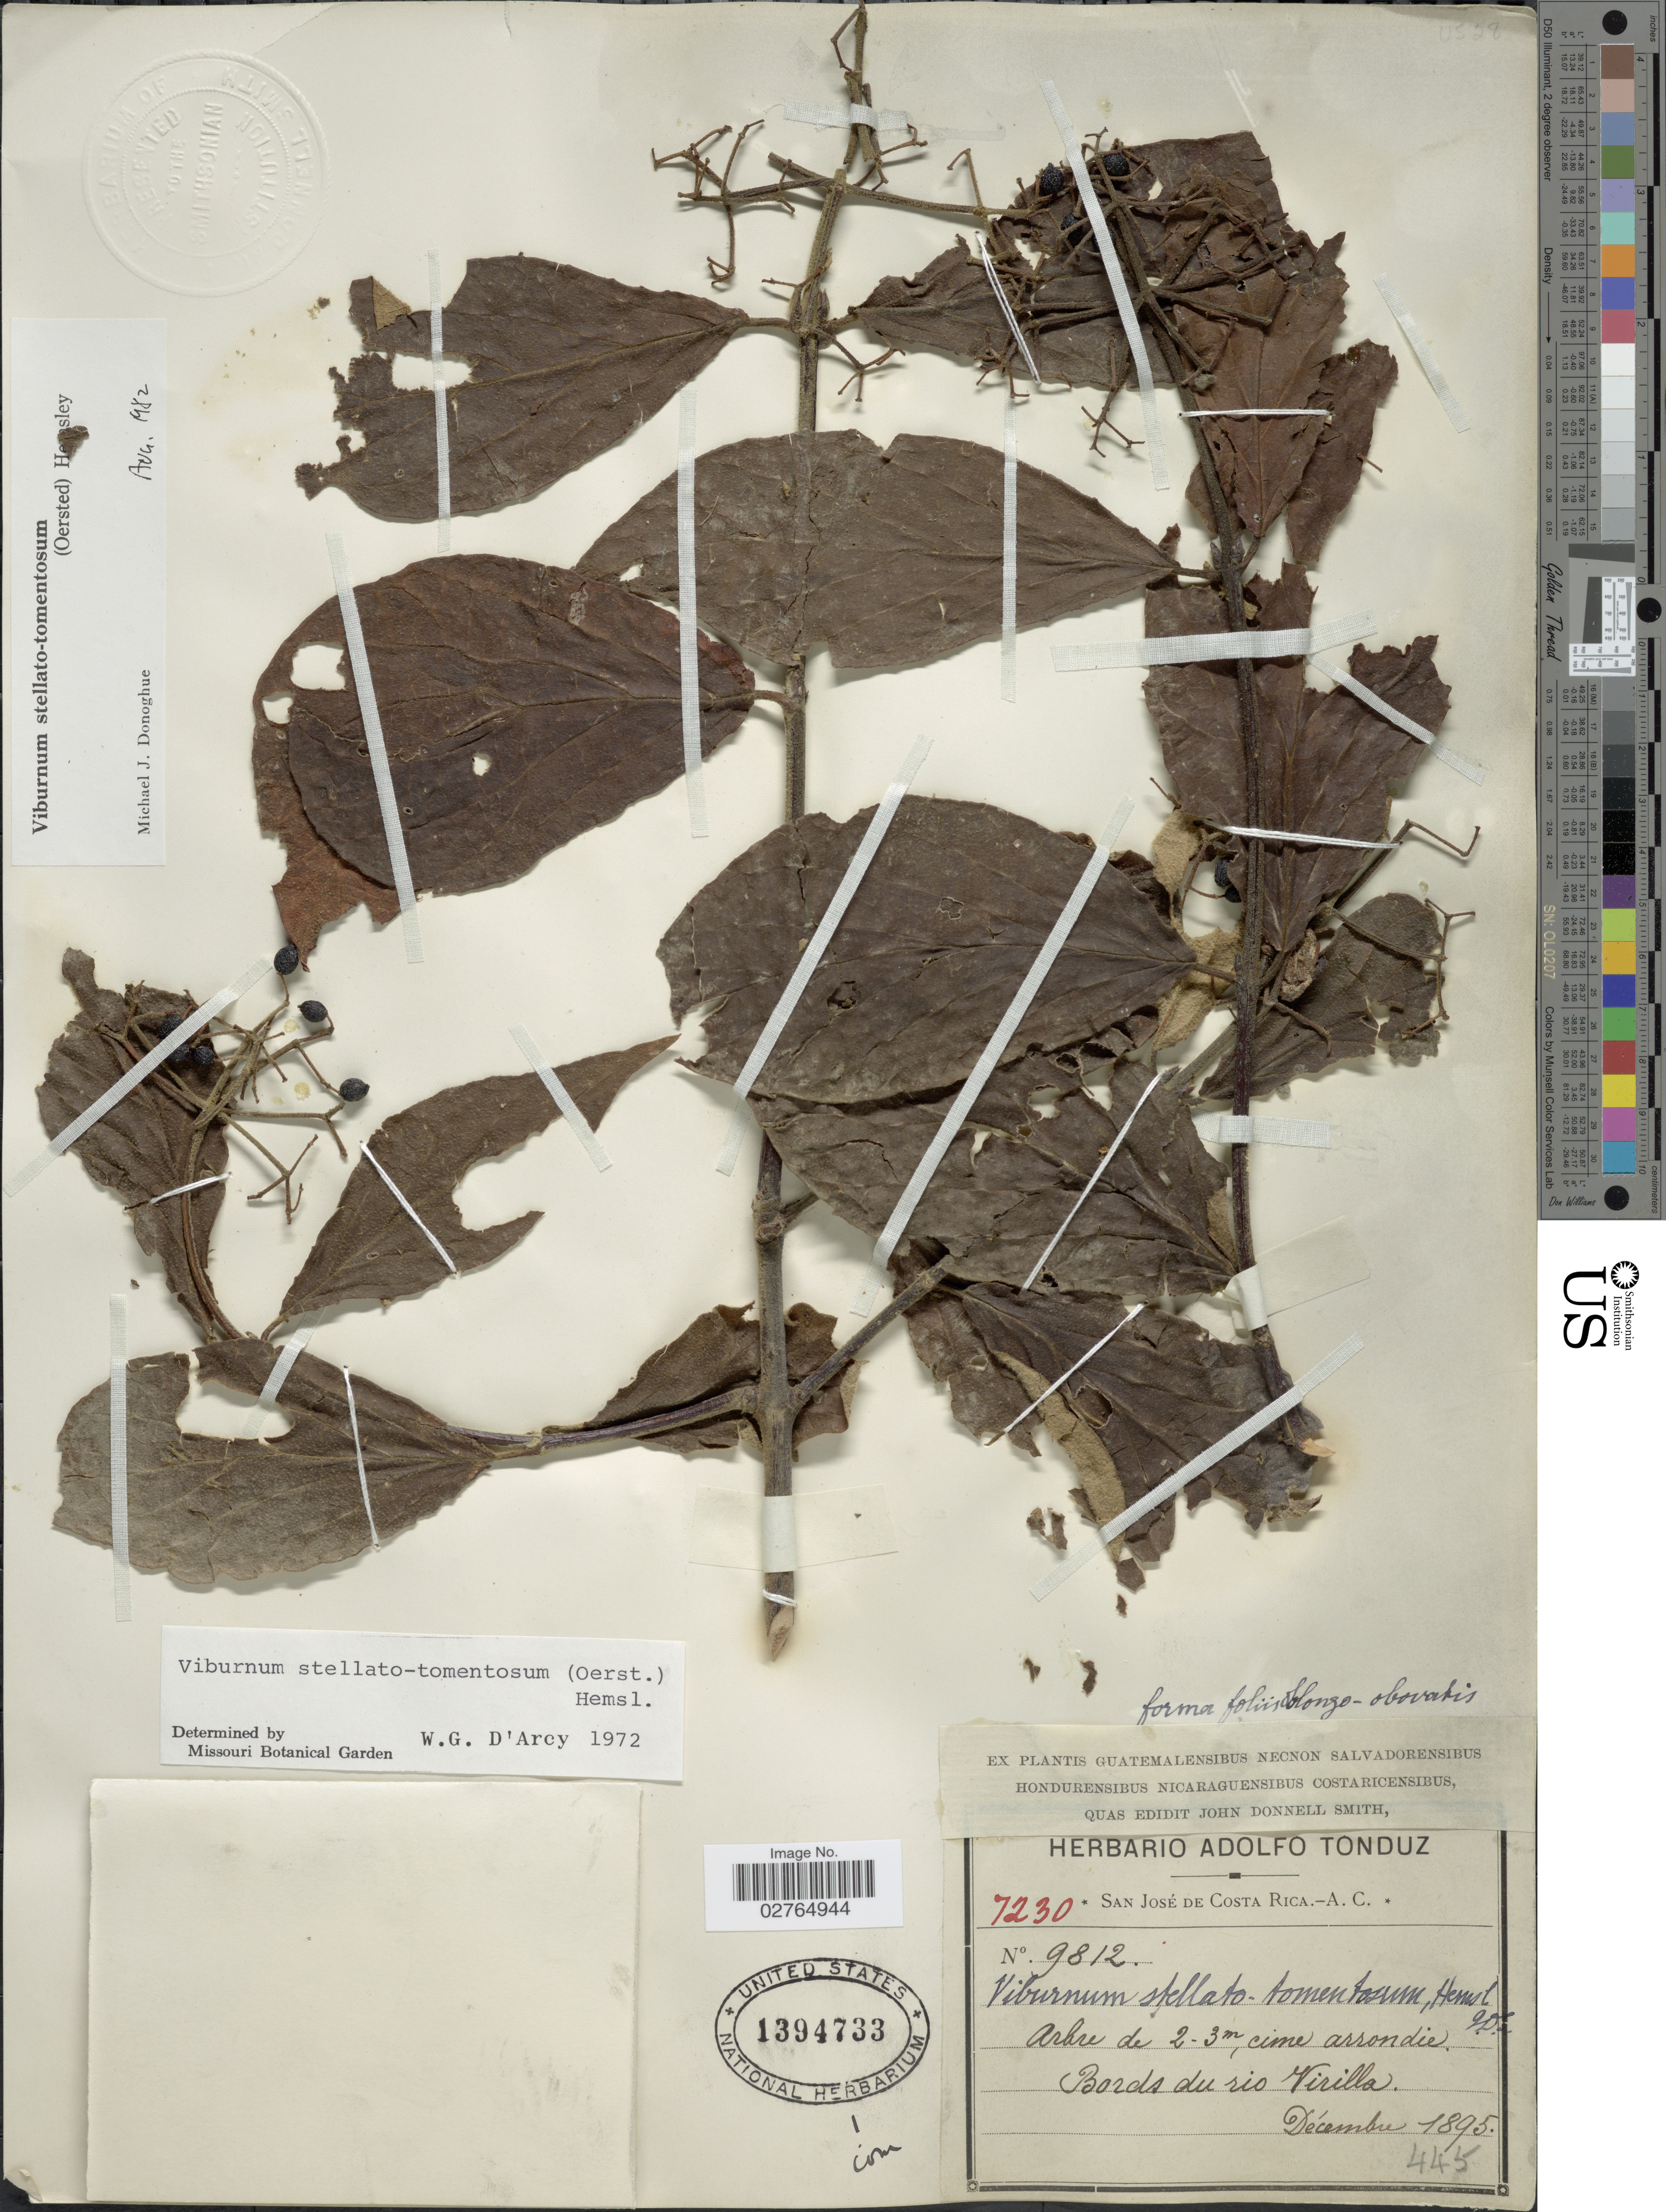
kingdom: Plantae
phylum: Tracheophyta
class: Magnoliopsida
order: Dipsacales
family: Viburnaceae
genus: Viburnum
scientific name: Viburnum stellatotomentosum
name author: (Oerst.) Hemsl.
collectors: ex Herb. Adolfo Tonduz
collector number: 9812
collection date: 1895-12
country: Costa Rica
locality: Bords du rio Virilla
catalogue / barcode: US 1394733